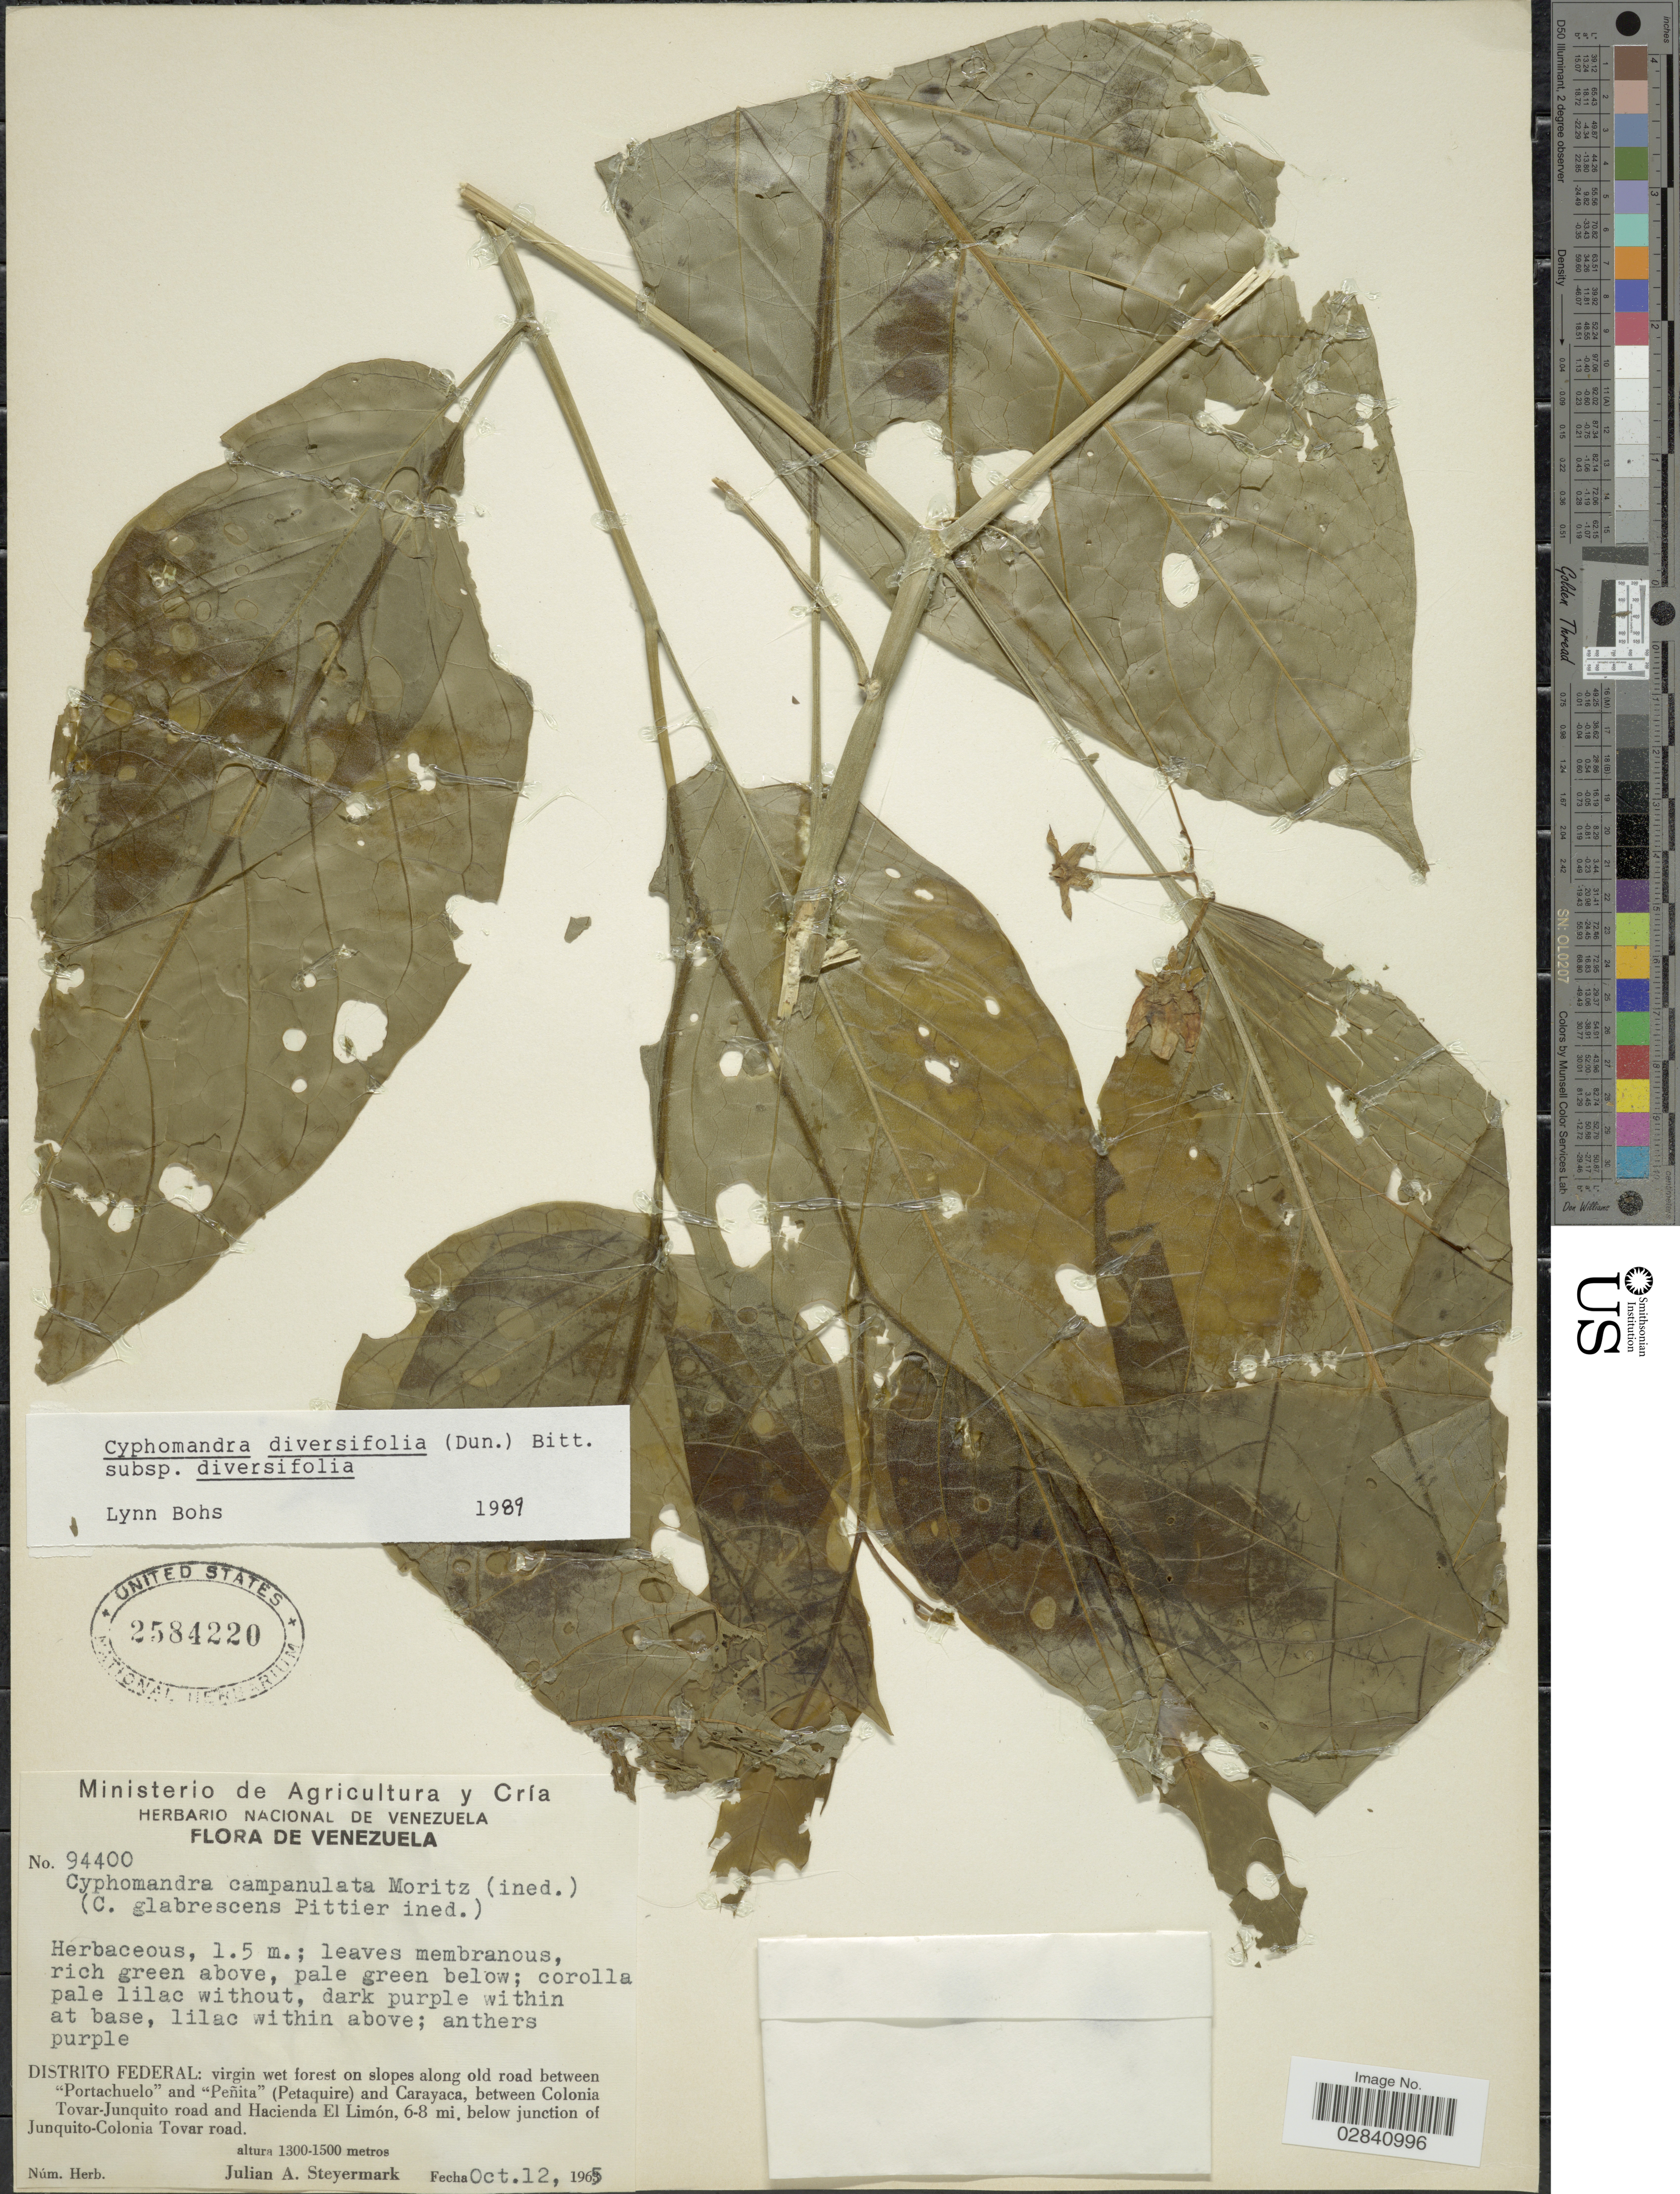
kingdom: Plantae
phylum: Tracheophyta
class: Magnoliopsida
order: Solanales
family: Solanaceae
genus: Cyphomandra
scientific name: Cyphomandra diversifolia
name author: (Dunal) Bitter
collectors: J. Steyermark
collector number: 94400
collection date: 1965-10-12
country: Venezuela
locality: Distrito Federal: virgin wet forest on slopes along old road between "Portachuelo" and "Peñita" (Petaquire) and Carayaca, between Colonia Tovar-Junquito road and Hacienda El Limón, 6-8 mi below junction of Junquito-Colonia Tovar road.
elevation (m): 1300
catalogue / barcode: US 2584220